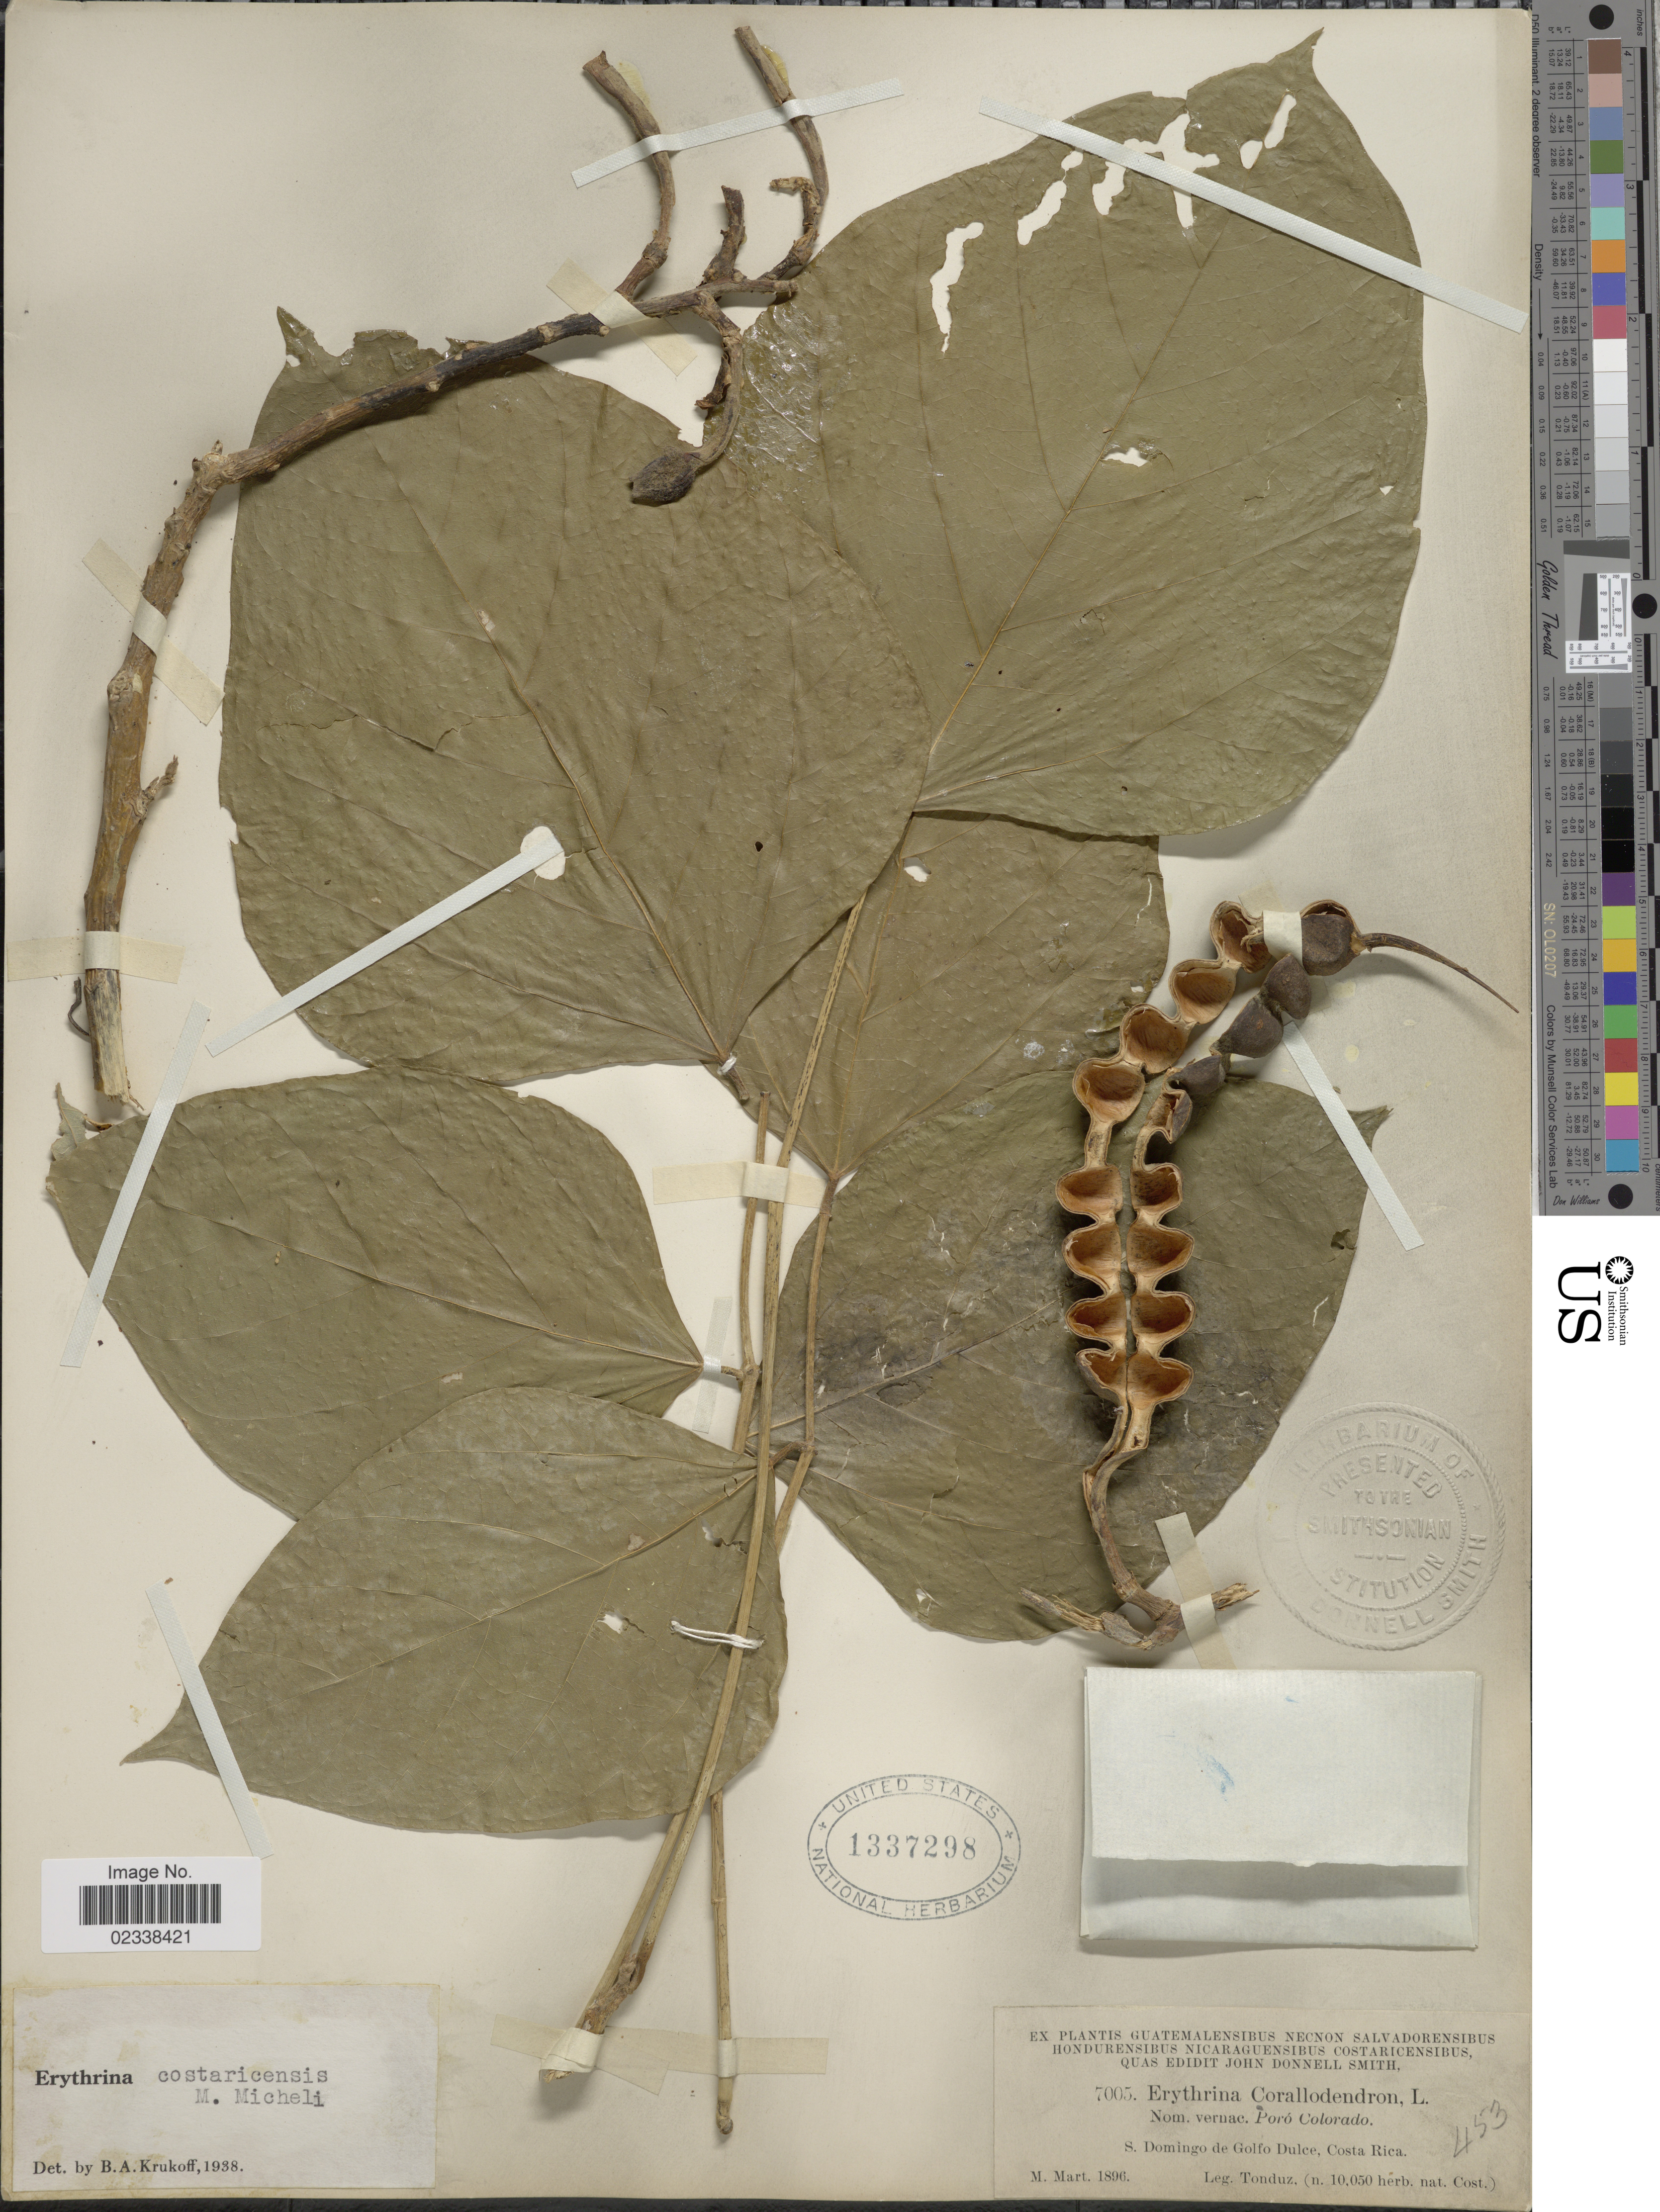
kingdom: Plantae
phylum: Tracheophyta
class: Magnoliopsida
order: Fabales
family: Fabaceae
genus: Erythrina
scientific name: Erythrina costaricensis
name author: Micheli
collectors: A. Tonduz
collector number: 7005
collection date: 1896-03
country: Costa Rica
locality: S. Domingo de Golfo Dulce.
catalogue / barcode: US 1337298